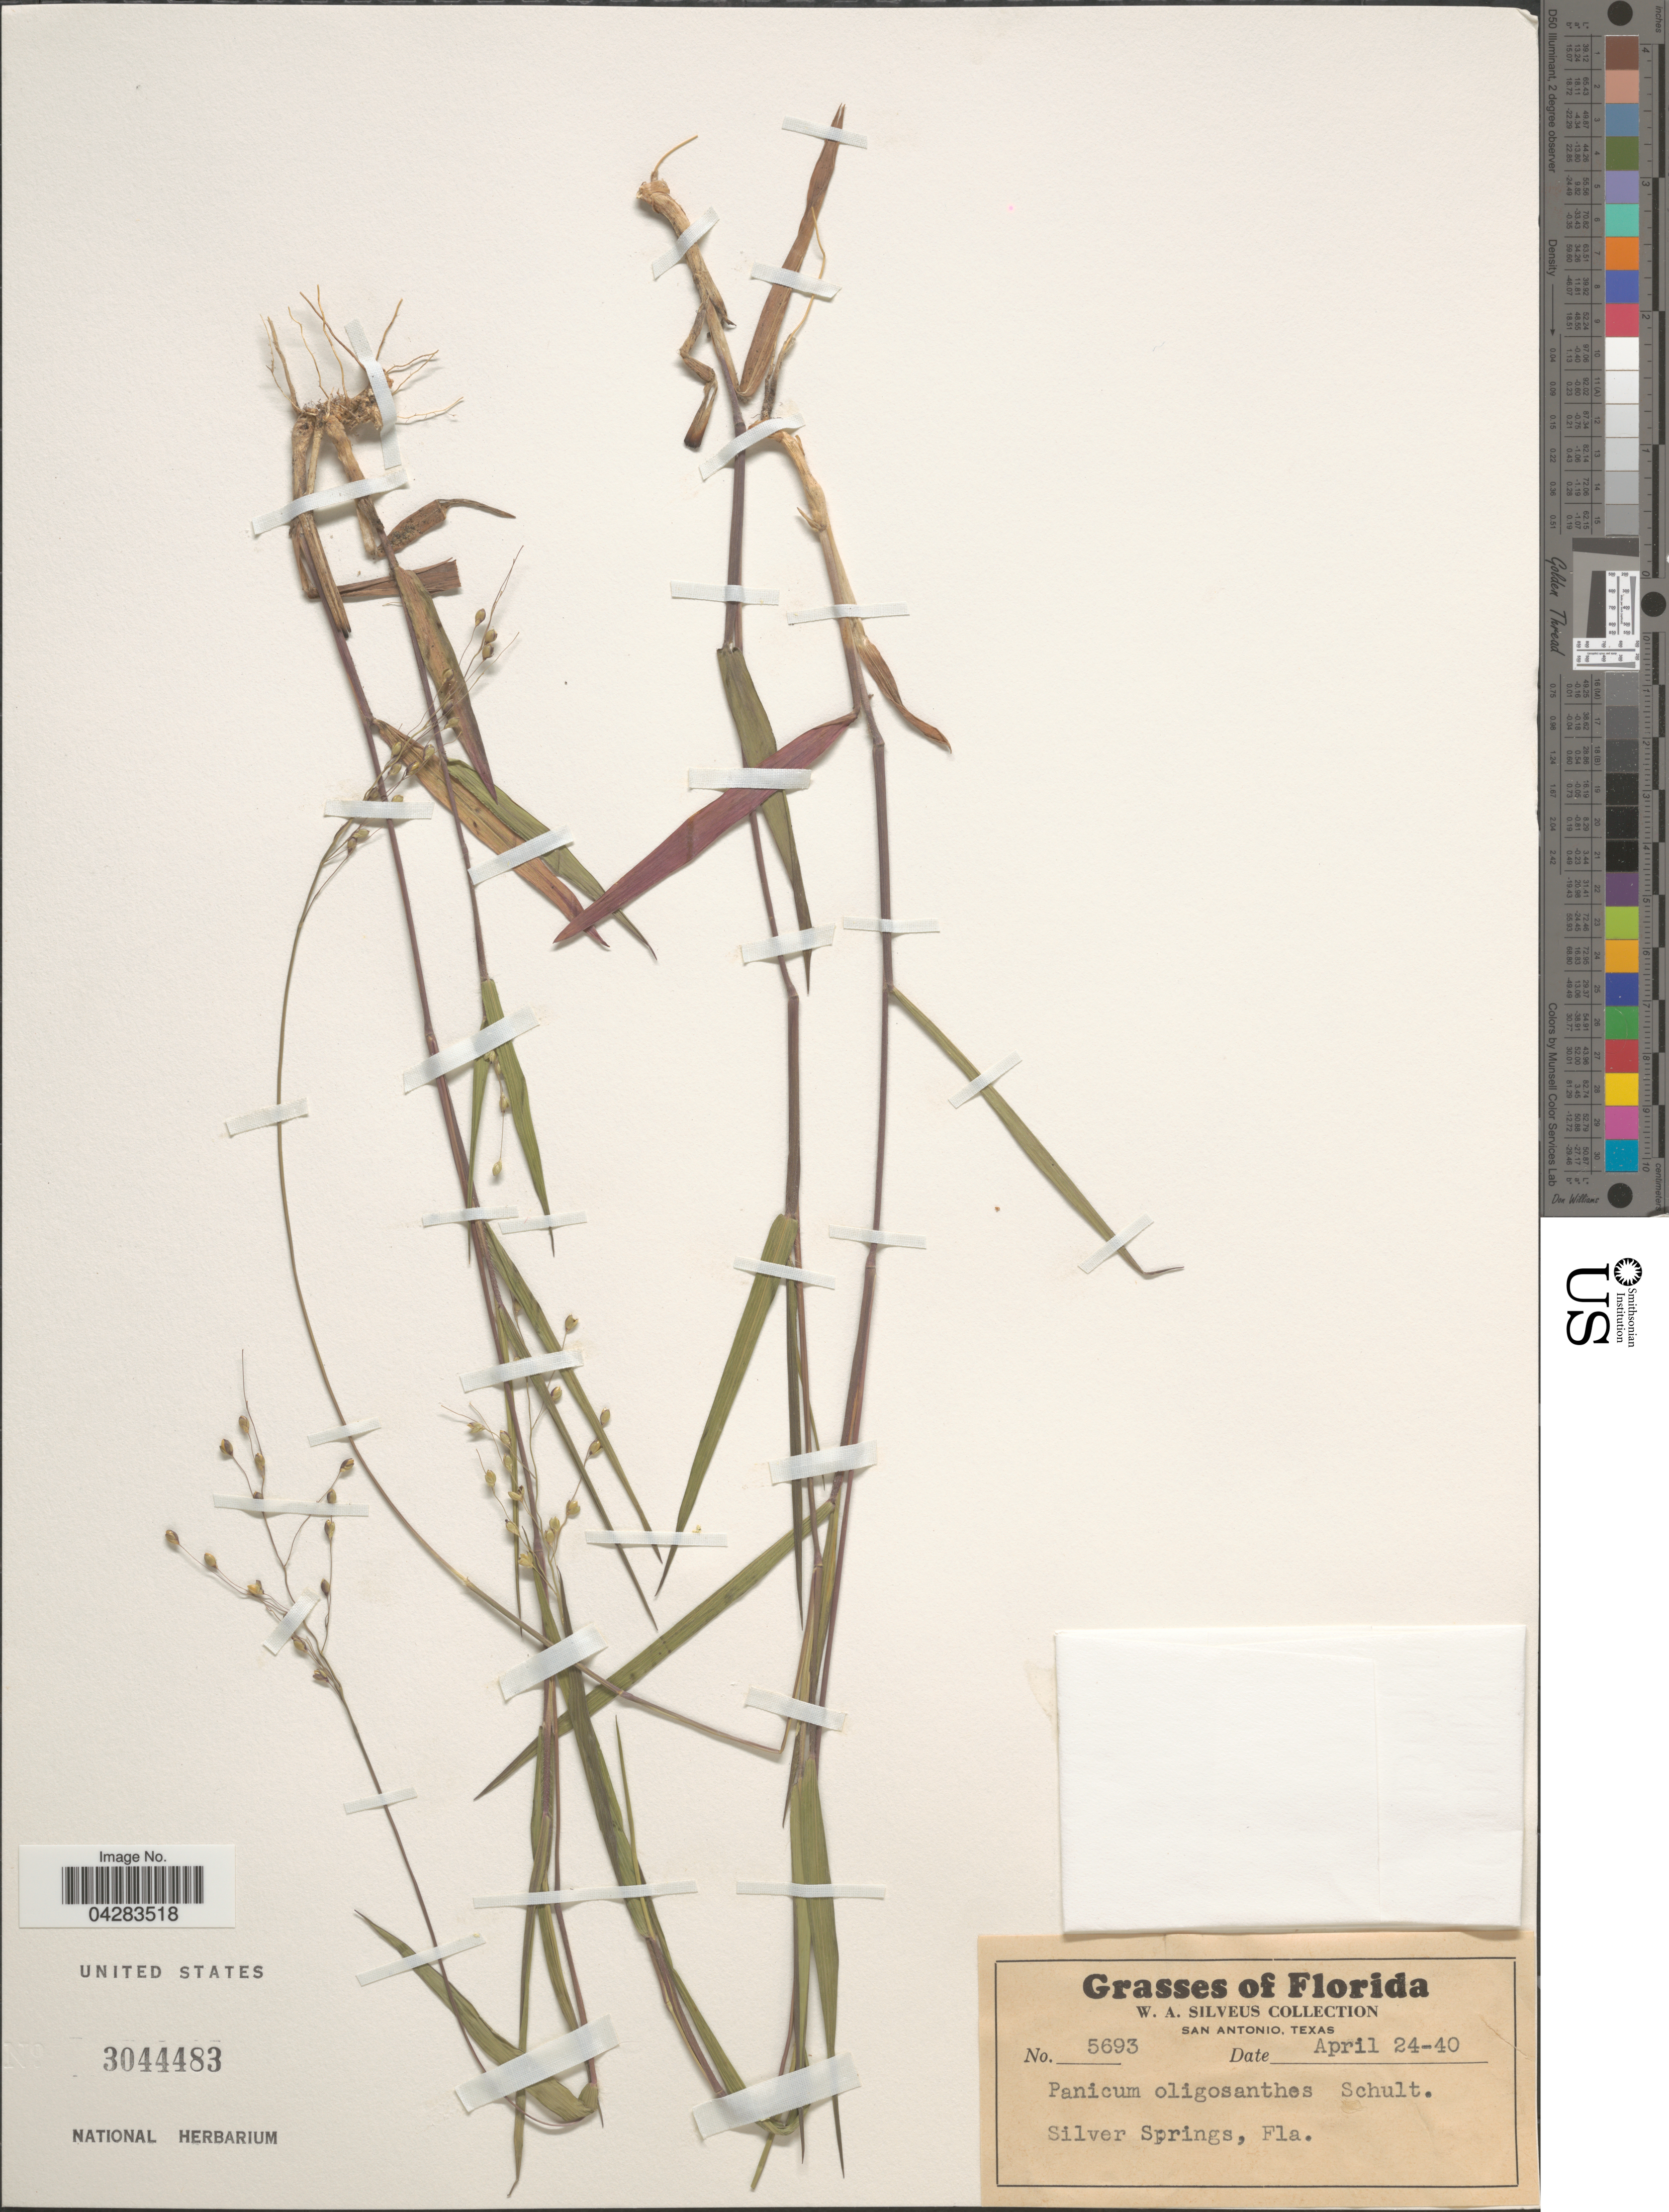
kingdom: Plantae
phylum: Tracheophyta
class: Liliopsida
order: Poales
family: Poaceae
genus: Dichanthelium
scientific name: Dichanthelium oligosanthes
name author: (Schult.) Gould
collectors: W. Silveus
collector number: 5693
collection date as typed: Transcribed d/m/y: 24/4/40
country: United States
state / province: Florida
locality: Silver Springs.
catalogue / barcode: US 3044483